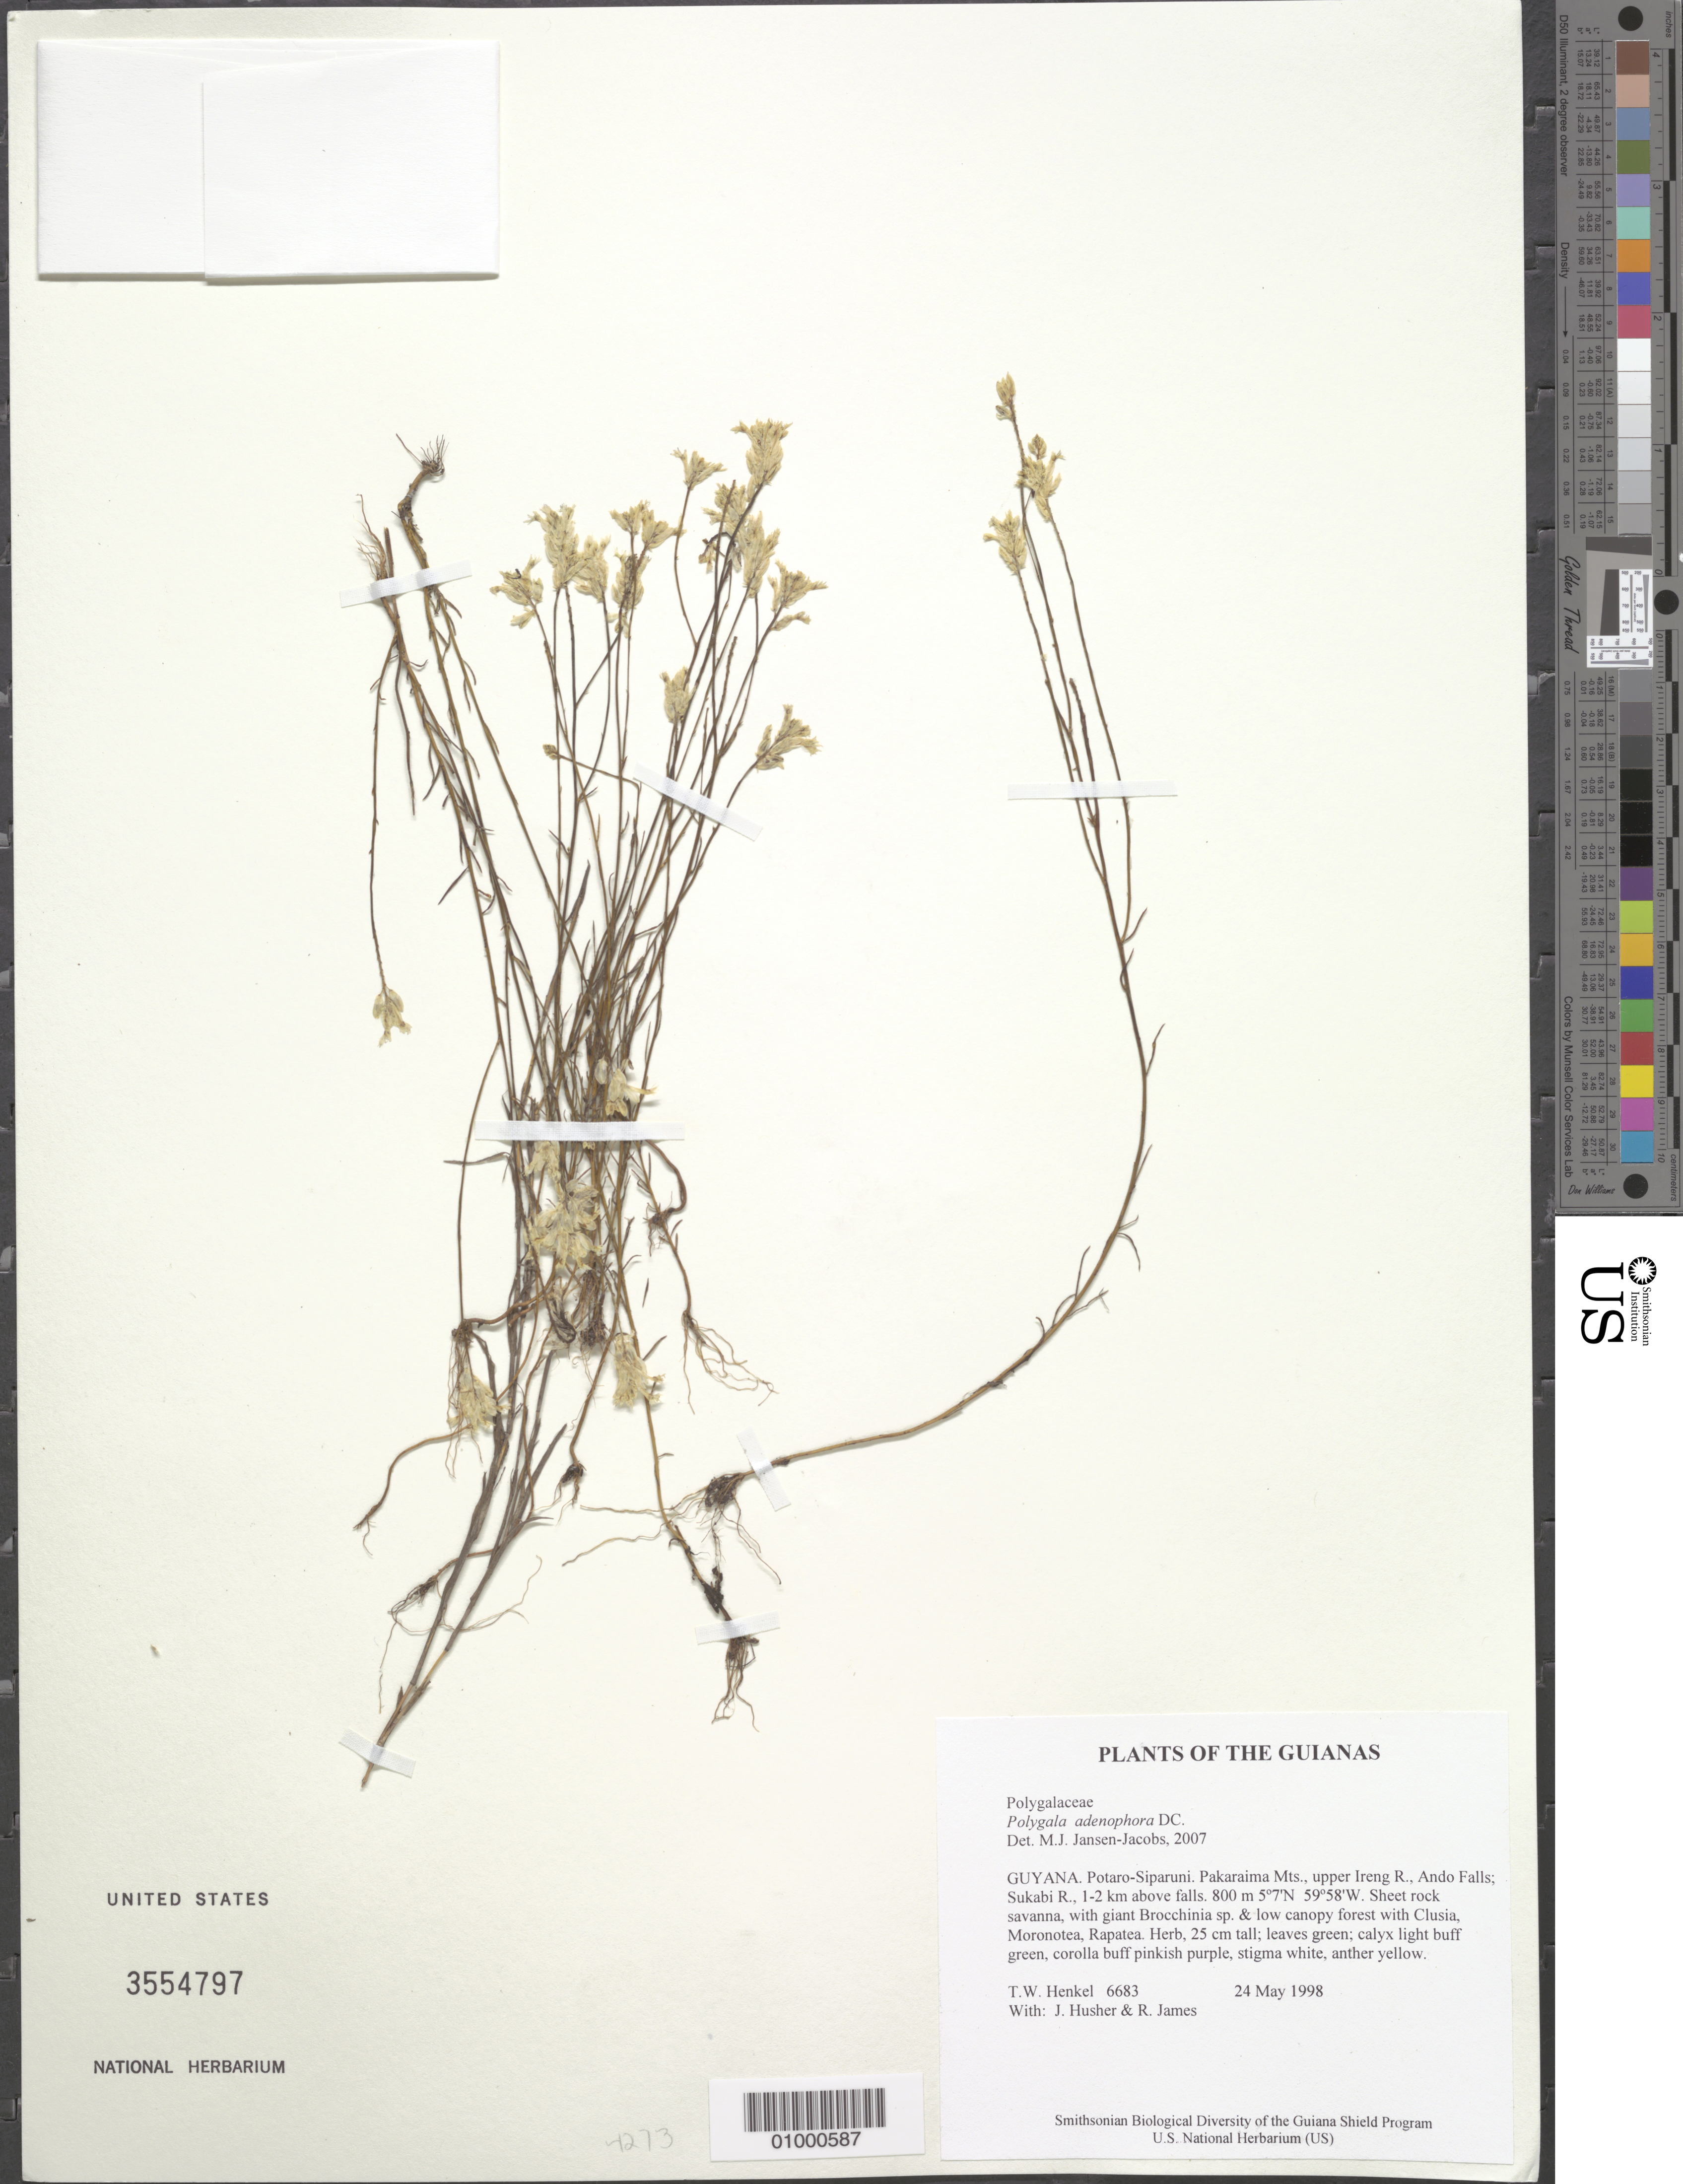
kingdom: Plantae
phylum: Tracheophyta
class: Magnoliopsida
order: Fabales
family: Polygalaceae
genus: Polygala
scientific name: Polygala adenophora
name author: DC.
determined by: Jansen-Jacobs, M. J., (U), Nationaal Herbarium Nederland, Utrecht University branch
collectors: T. Henkel, J. Husher & R. James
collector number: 6683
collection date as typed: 24 May 1998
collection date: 1998-05-24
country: Guyana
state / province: Potaro-Siparuni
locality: Pakaraima Mts., upper Ireng R., Ando Falls; Sukabi R., 1-2 km above falls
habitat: Sheet rock savanna, with giant Brocchinia sp. & low canopy forest with Clusia, Moronotea, Rapatea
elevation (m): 800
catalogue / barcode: US 3554797